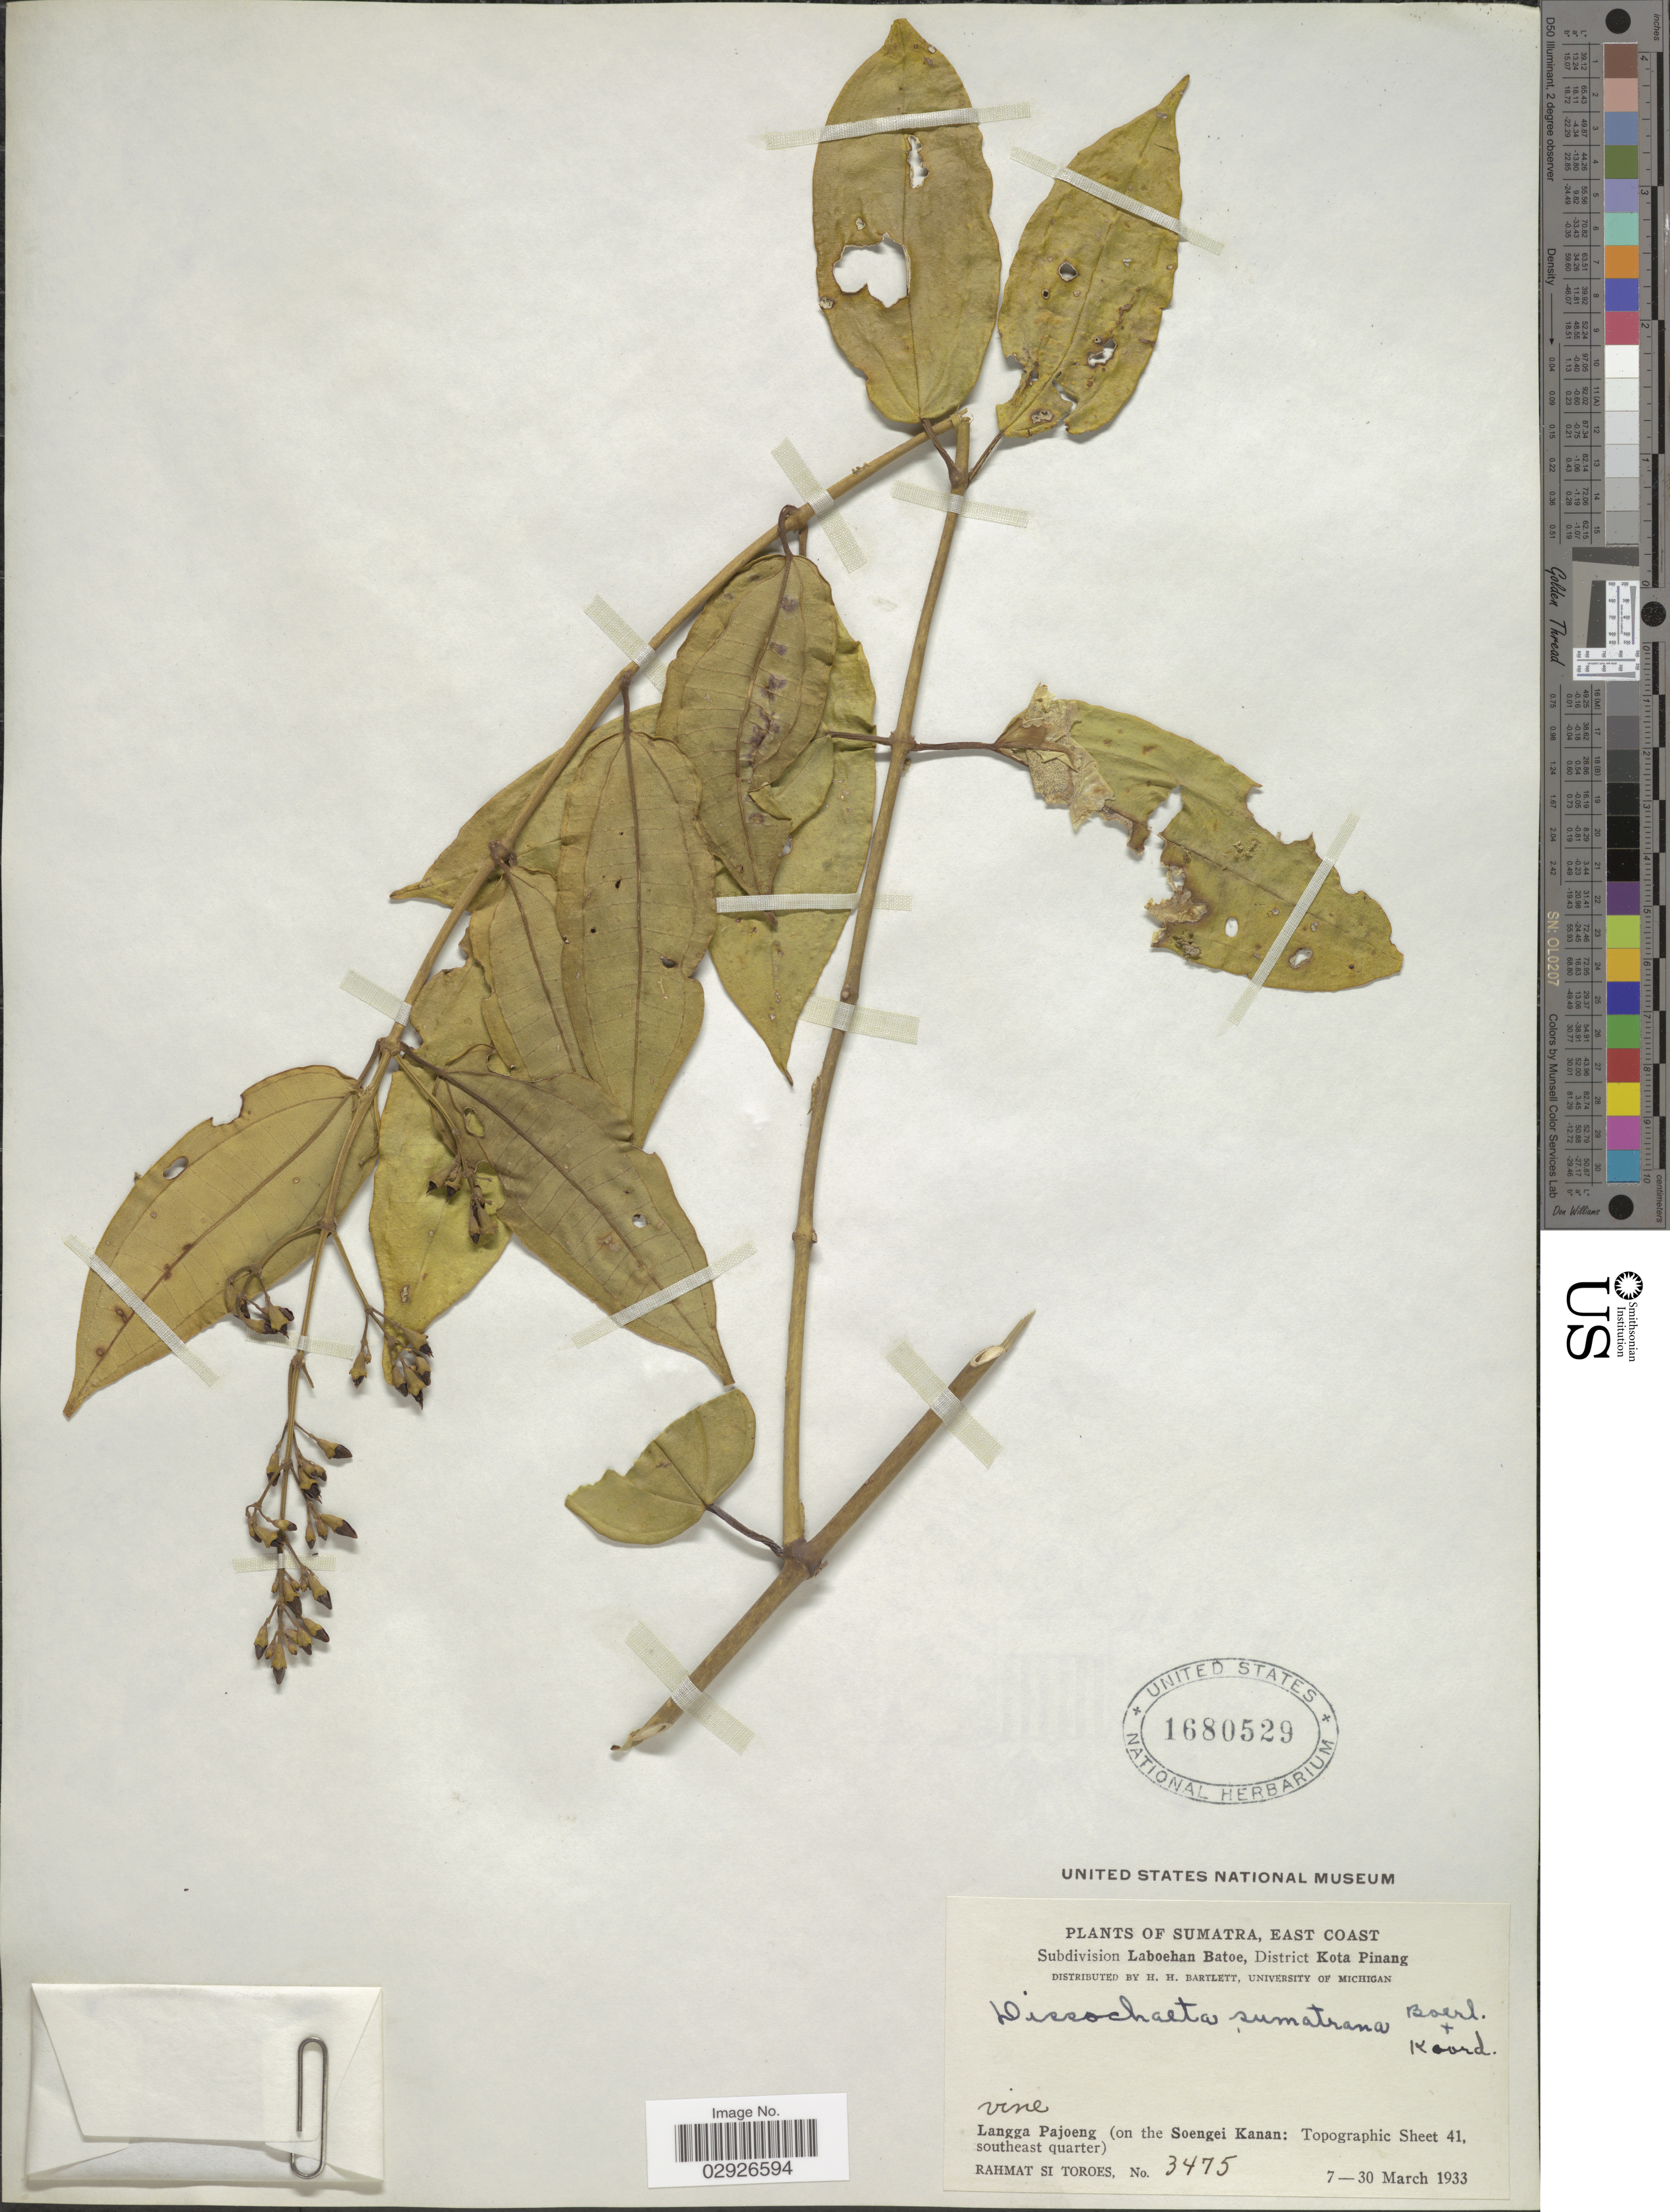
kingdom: Plantae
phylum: Tracheophyta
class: Magnoliopsida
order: Myrtales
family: Melastomataceae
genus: Dissochaeta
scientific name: Dissochaeta sumatrana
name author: Boerl. & Koord.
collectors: Rahmat Si Boeea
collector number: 3475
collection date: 1933-03-07/1933-03-30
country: Indonesia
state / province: Sumatra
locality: East Coast. Subdivision Laboehan Batoe, District Kota Pinang. Langga Pajoeng (on the Soengei Kanan: Topographic Sheet 41, southeast quarter).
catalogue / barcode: US 1680529